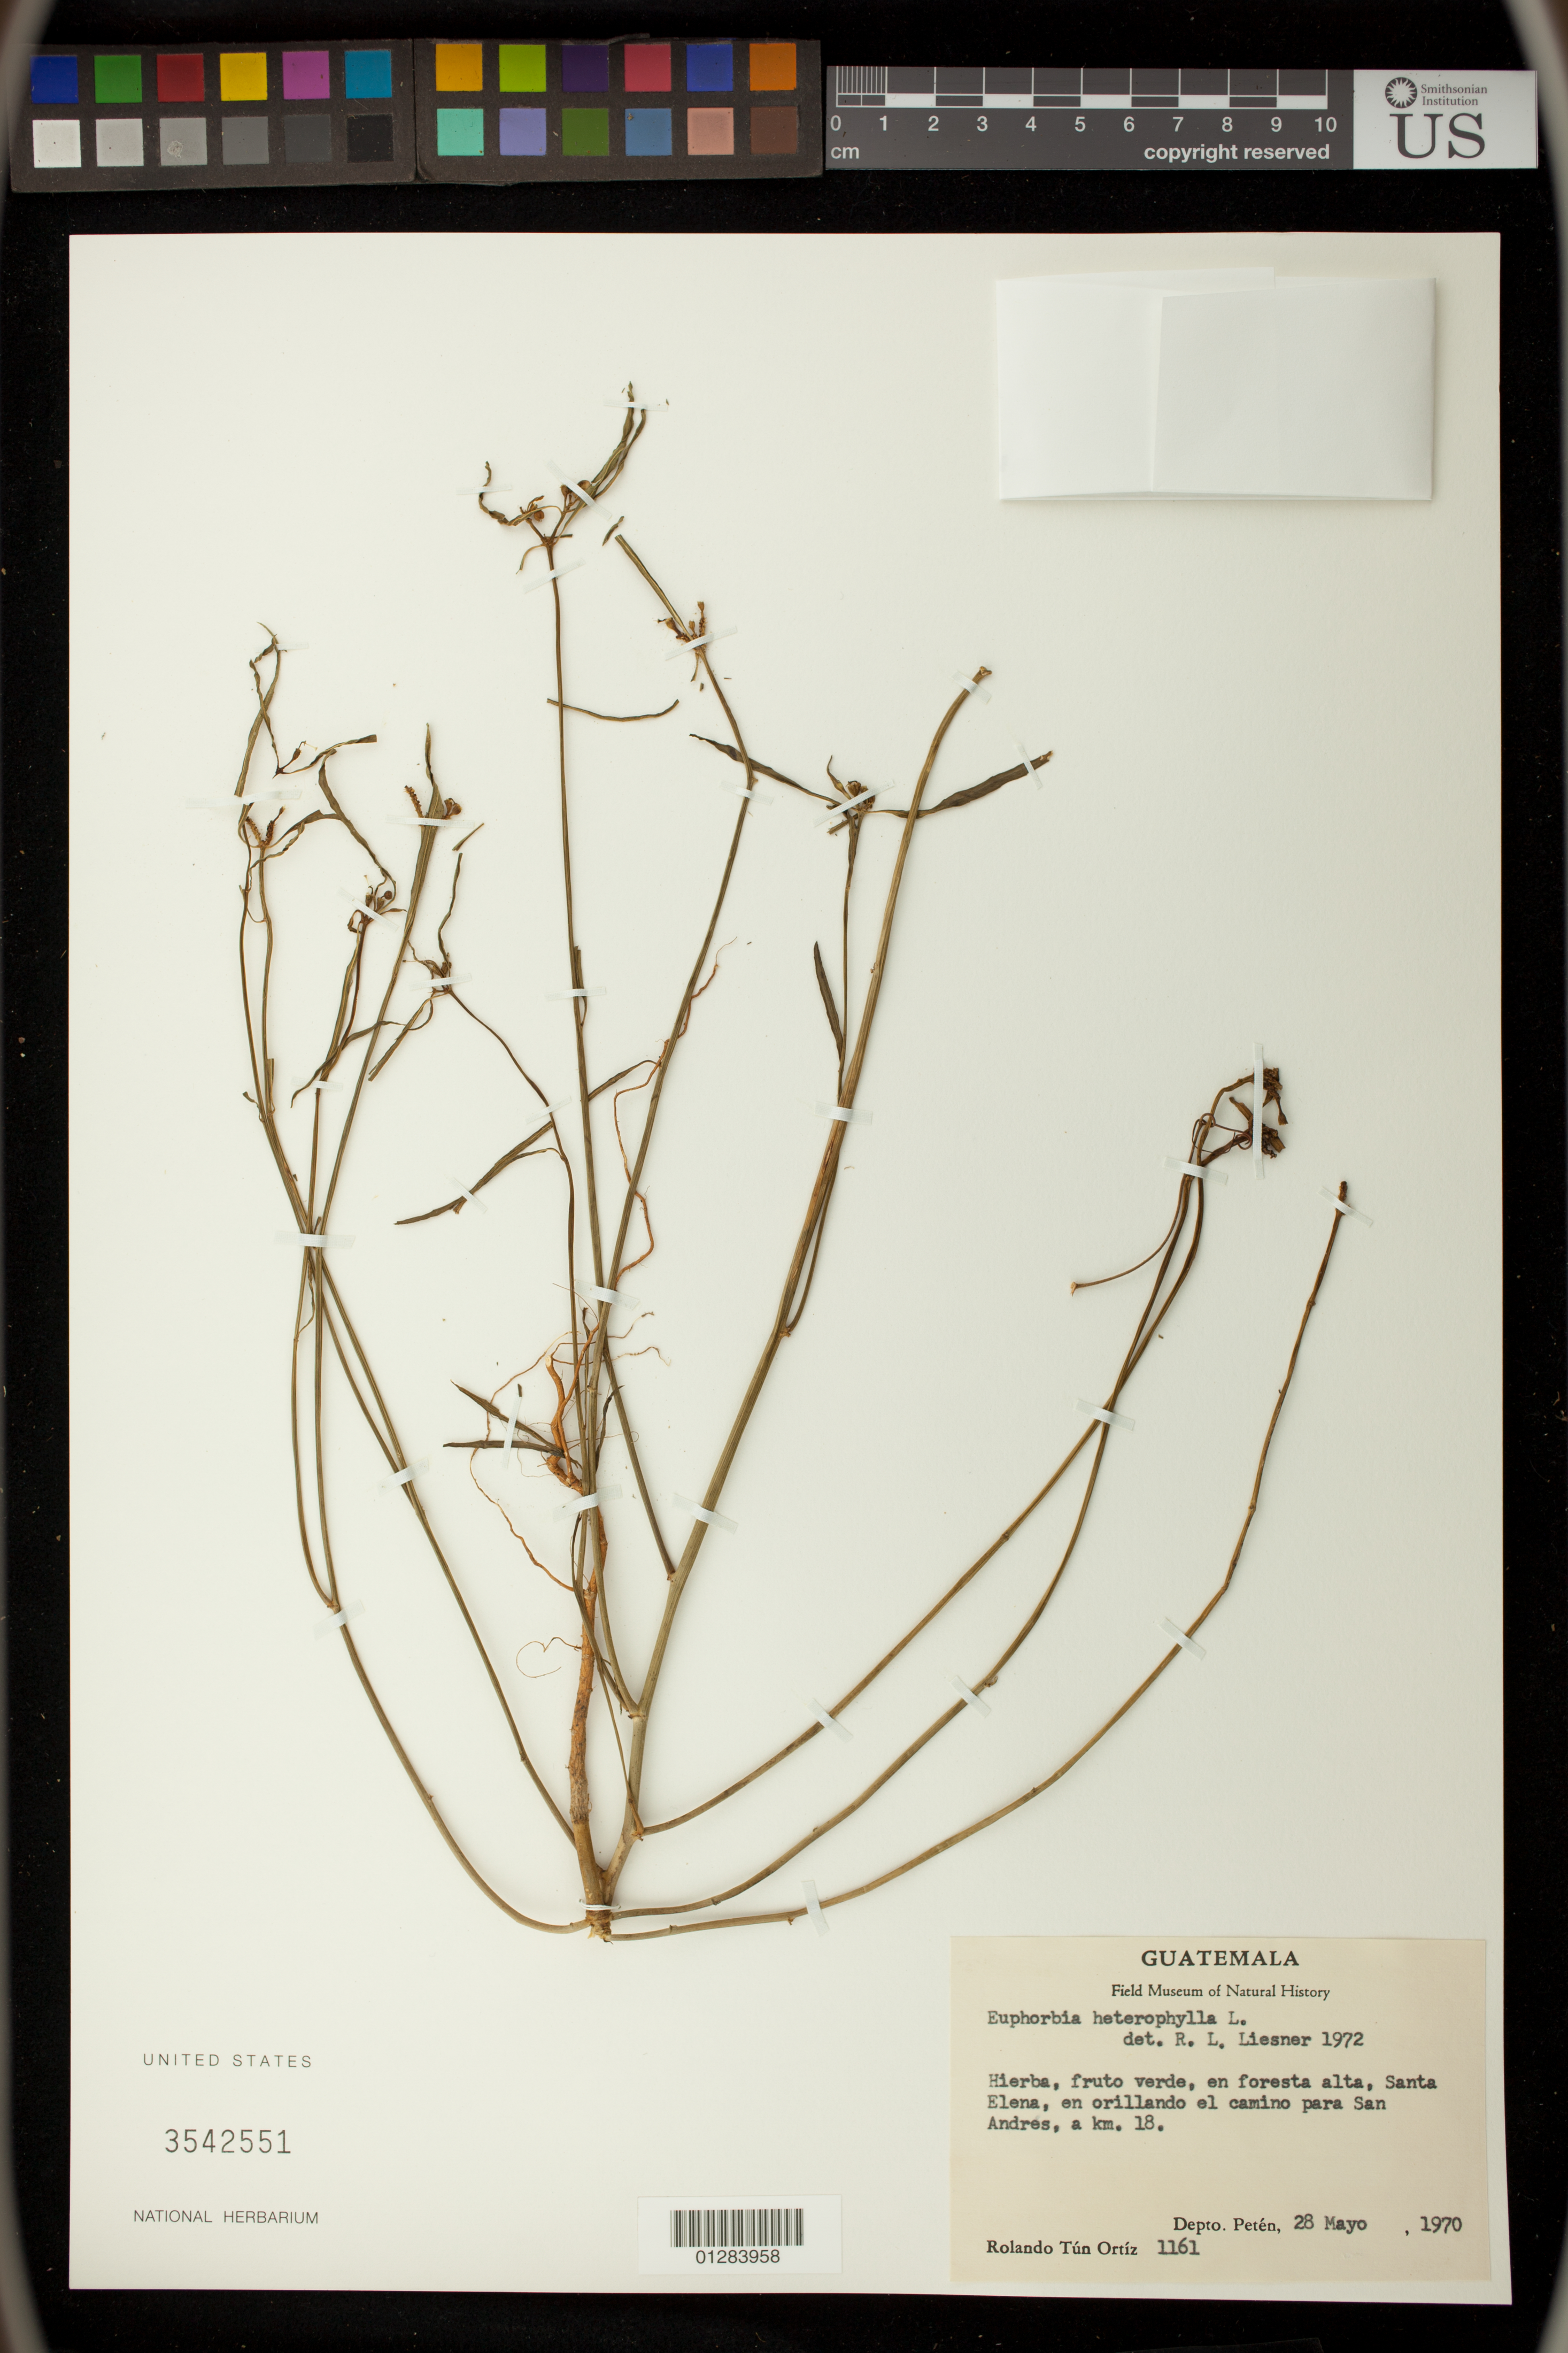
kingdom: Plantae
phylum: Tracheophyta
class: Magnoliopsida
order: Malpighiales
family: Euphorbiaceae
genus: Euphorbia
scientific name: Euphorbia heterophylla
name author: L.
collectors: R. T. Ortíz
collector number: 1161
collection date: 1970-05-28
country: Guatemala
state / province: El Petén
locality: Santa Elena, en orillando el camino para San Andres, a km. 18.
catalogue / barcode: US 3542551